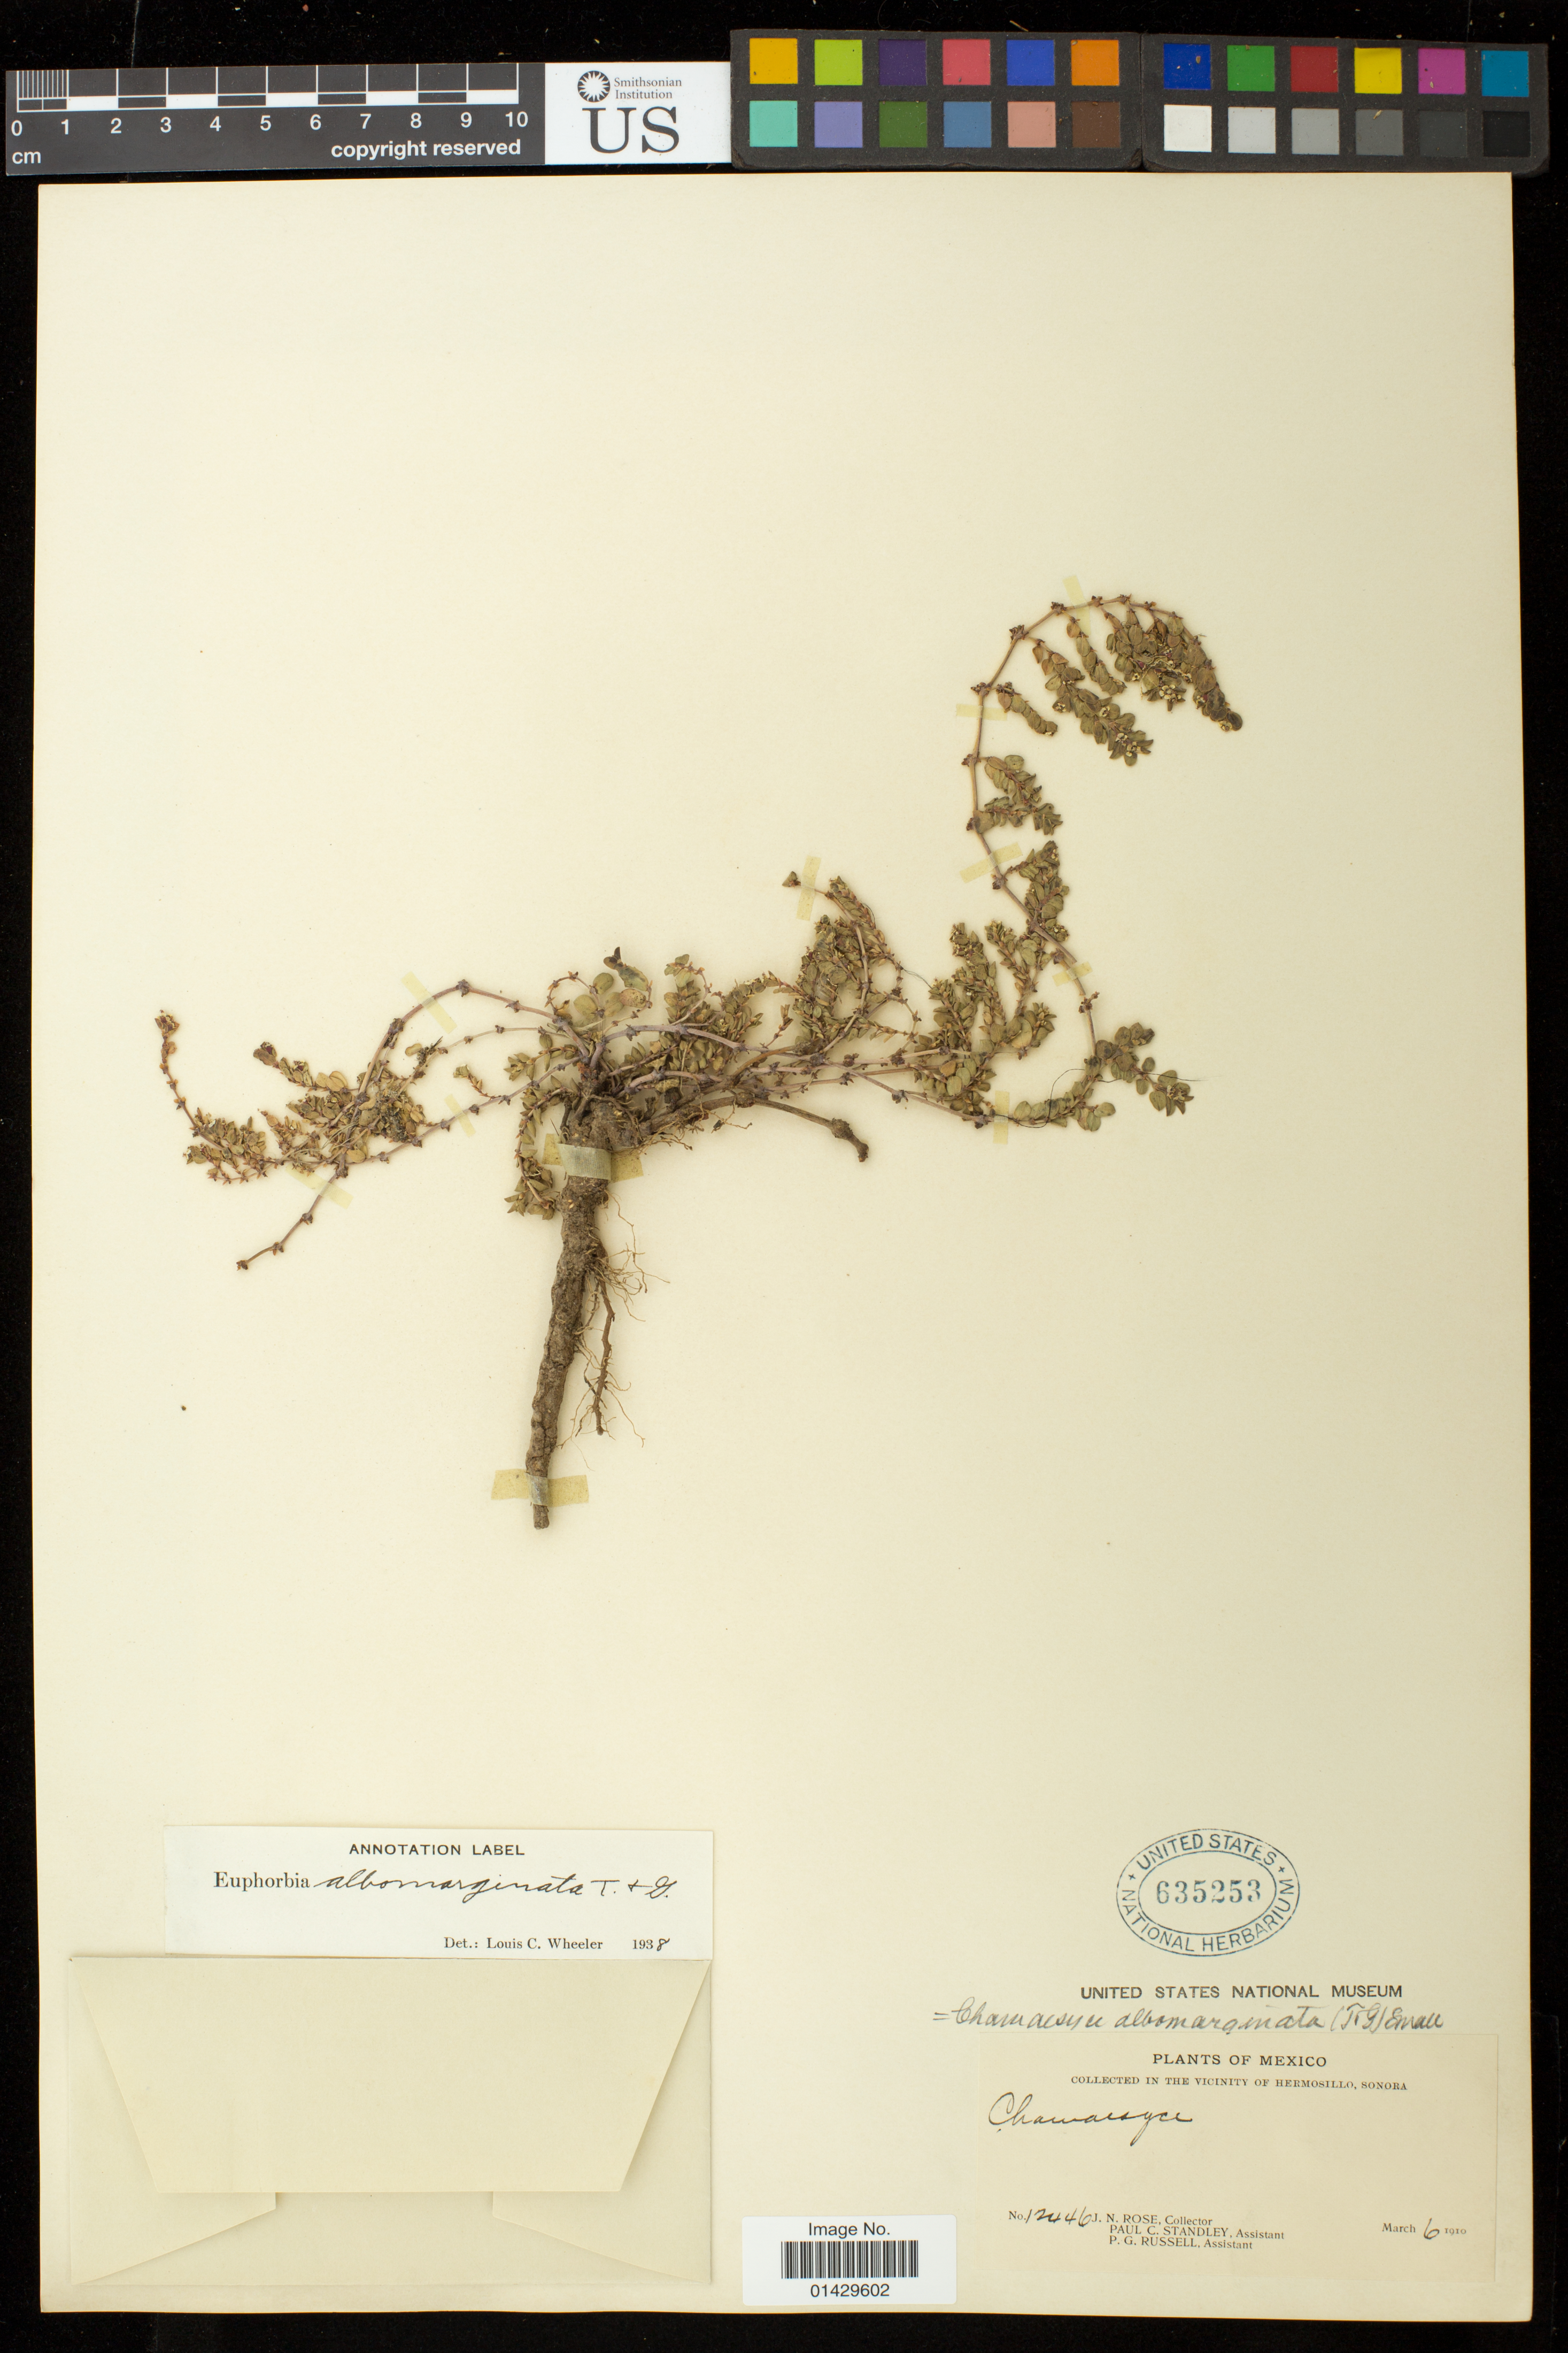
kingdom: Plantae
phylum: Tracheophyta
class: Magnoliopsida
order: Malpighiales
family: Euphorbiaceae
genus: Euphorbia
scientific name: Euphorbia albomarginata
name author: Torr. & A. Gray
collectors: J. N. Rose, P. C. Standley & P. G. Russell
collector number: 12446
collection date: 1910-03-06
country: Mexico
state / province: Sonora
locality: Vicinity of Hermosillo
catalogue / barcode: US 635253